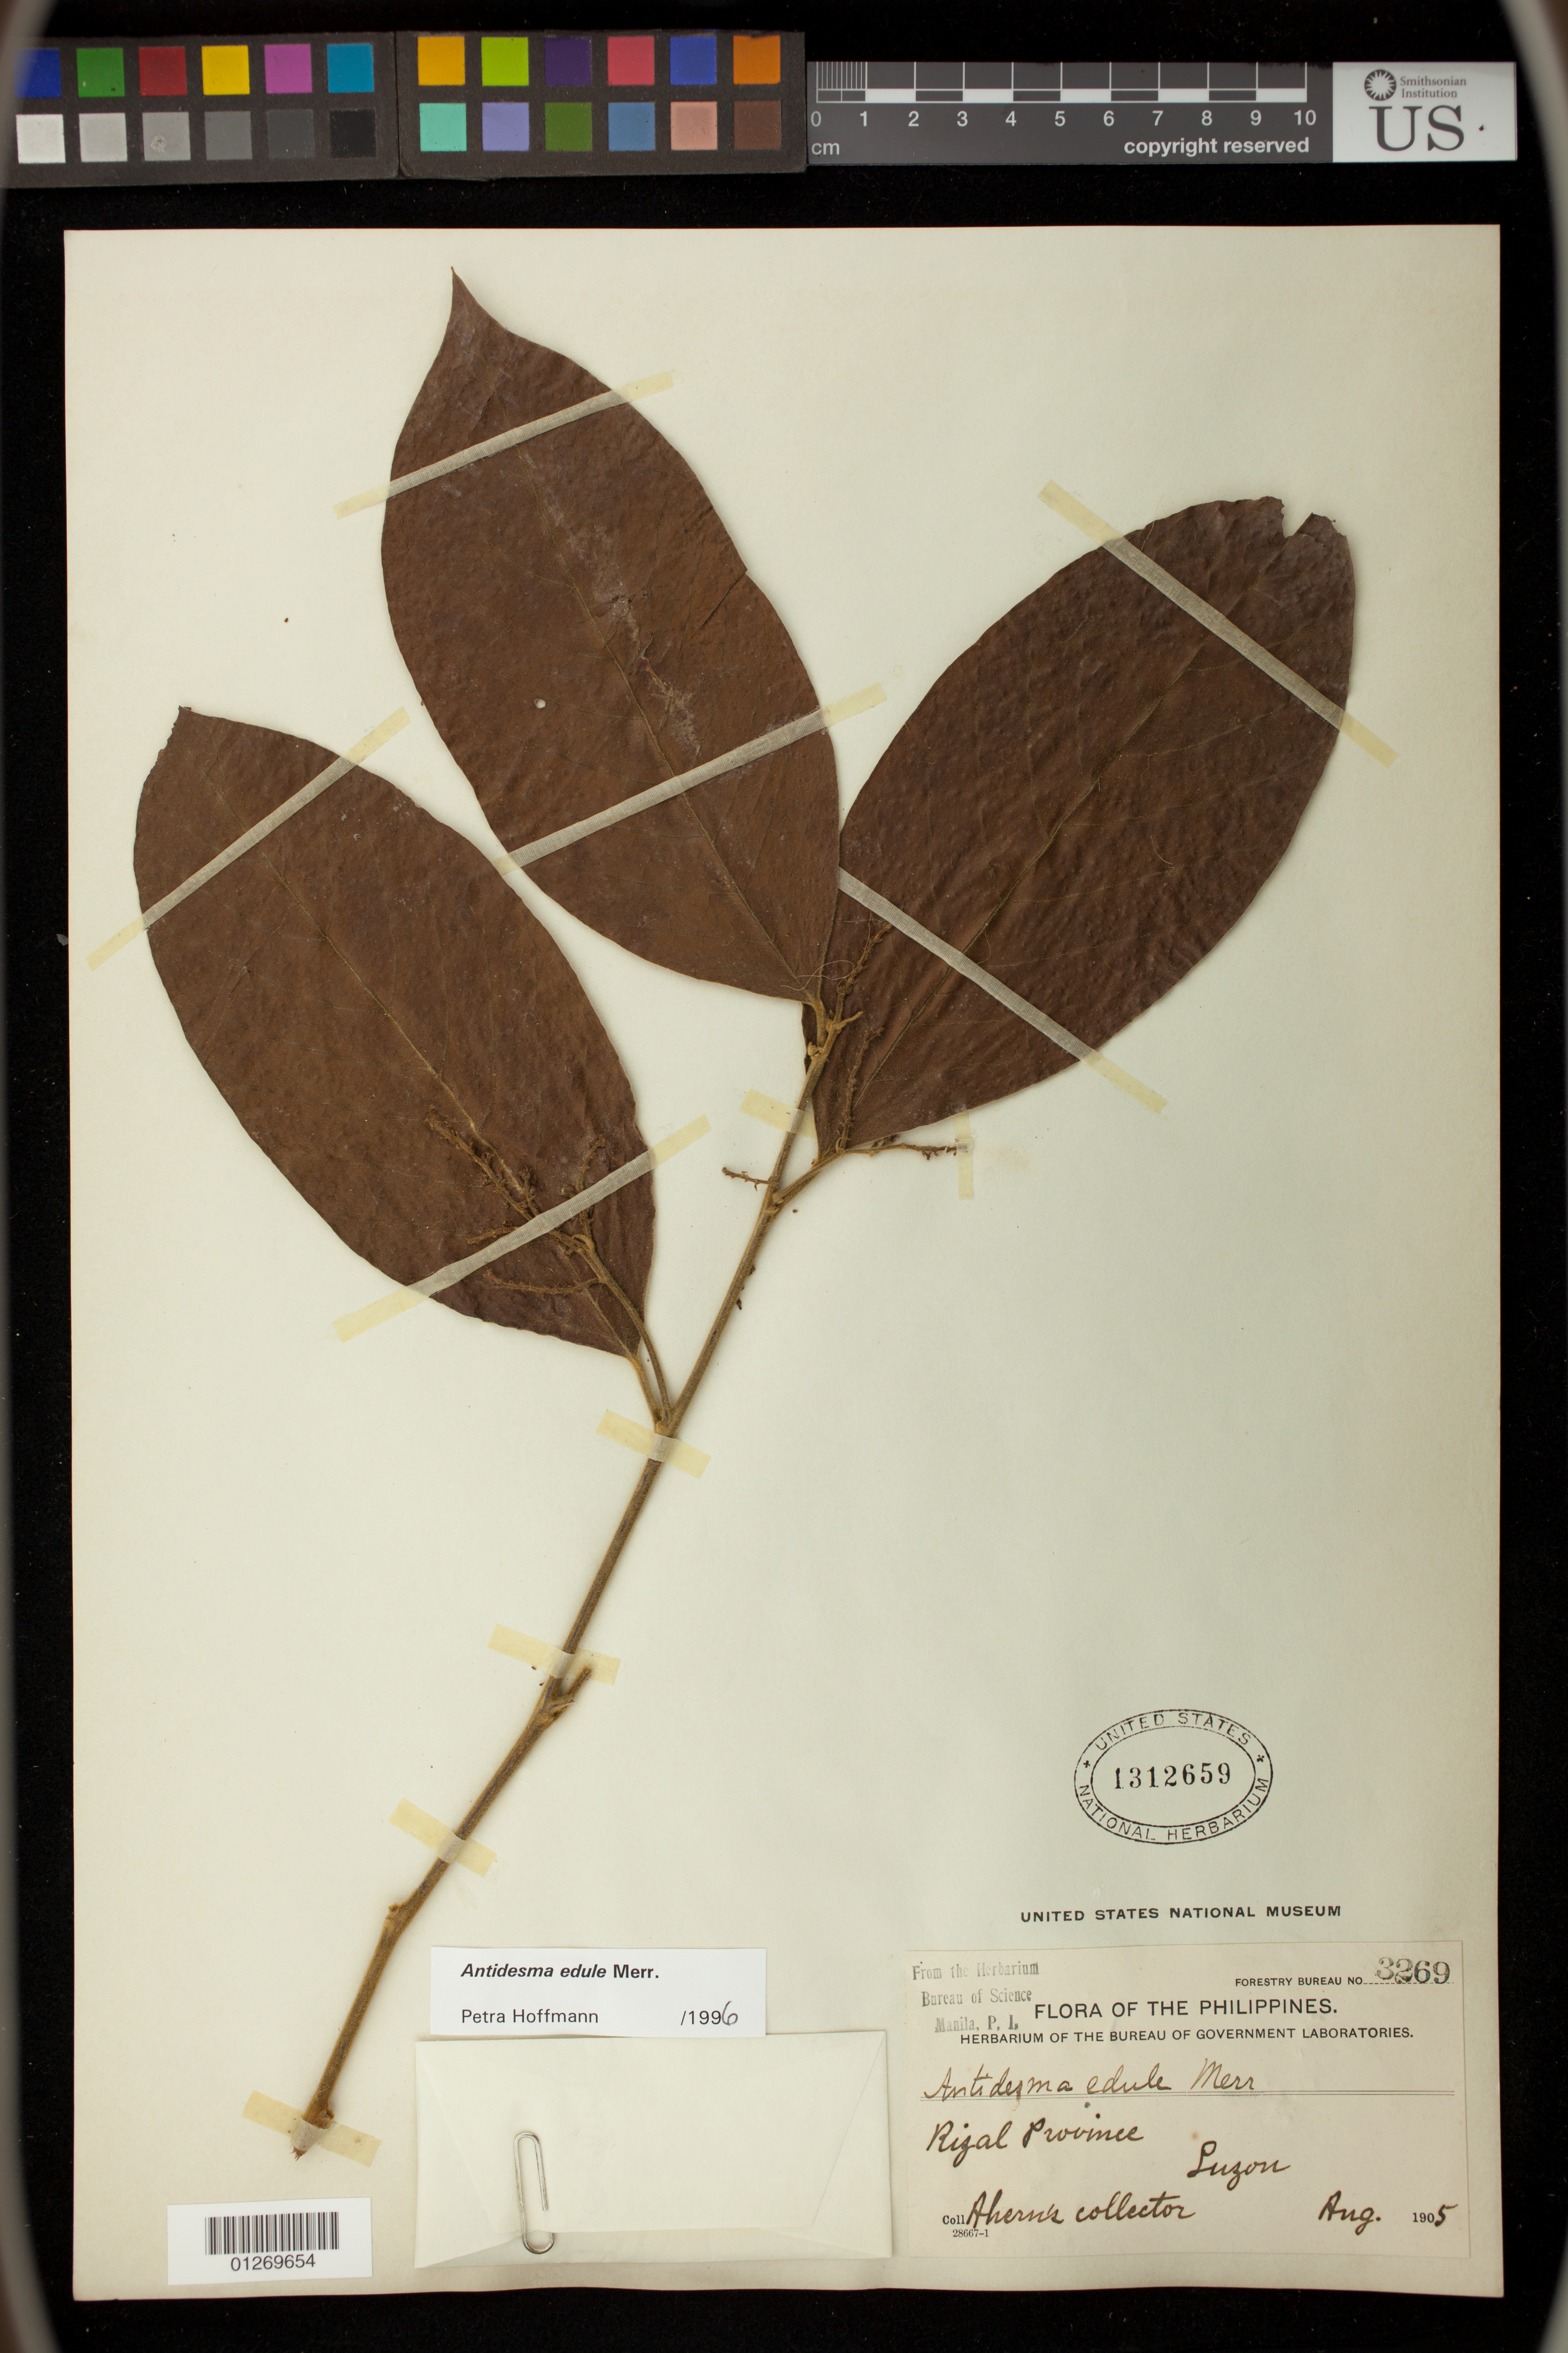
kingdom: Plantae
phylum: Tracheophyta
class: Magnoliopsida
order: Malpighiales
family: Phyllanthaceae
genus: Antidesma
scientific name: Antidesma edule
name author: Merr.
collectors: Ahern's collector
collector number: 3269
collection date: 1905-08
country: Philippines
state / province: Calabarzon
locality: Rizal Province, Luzon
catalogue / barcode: US 1312659